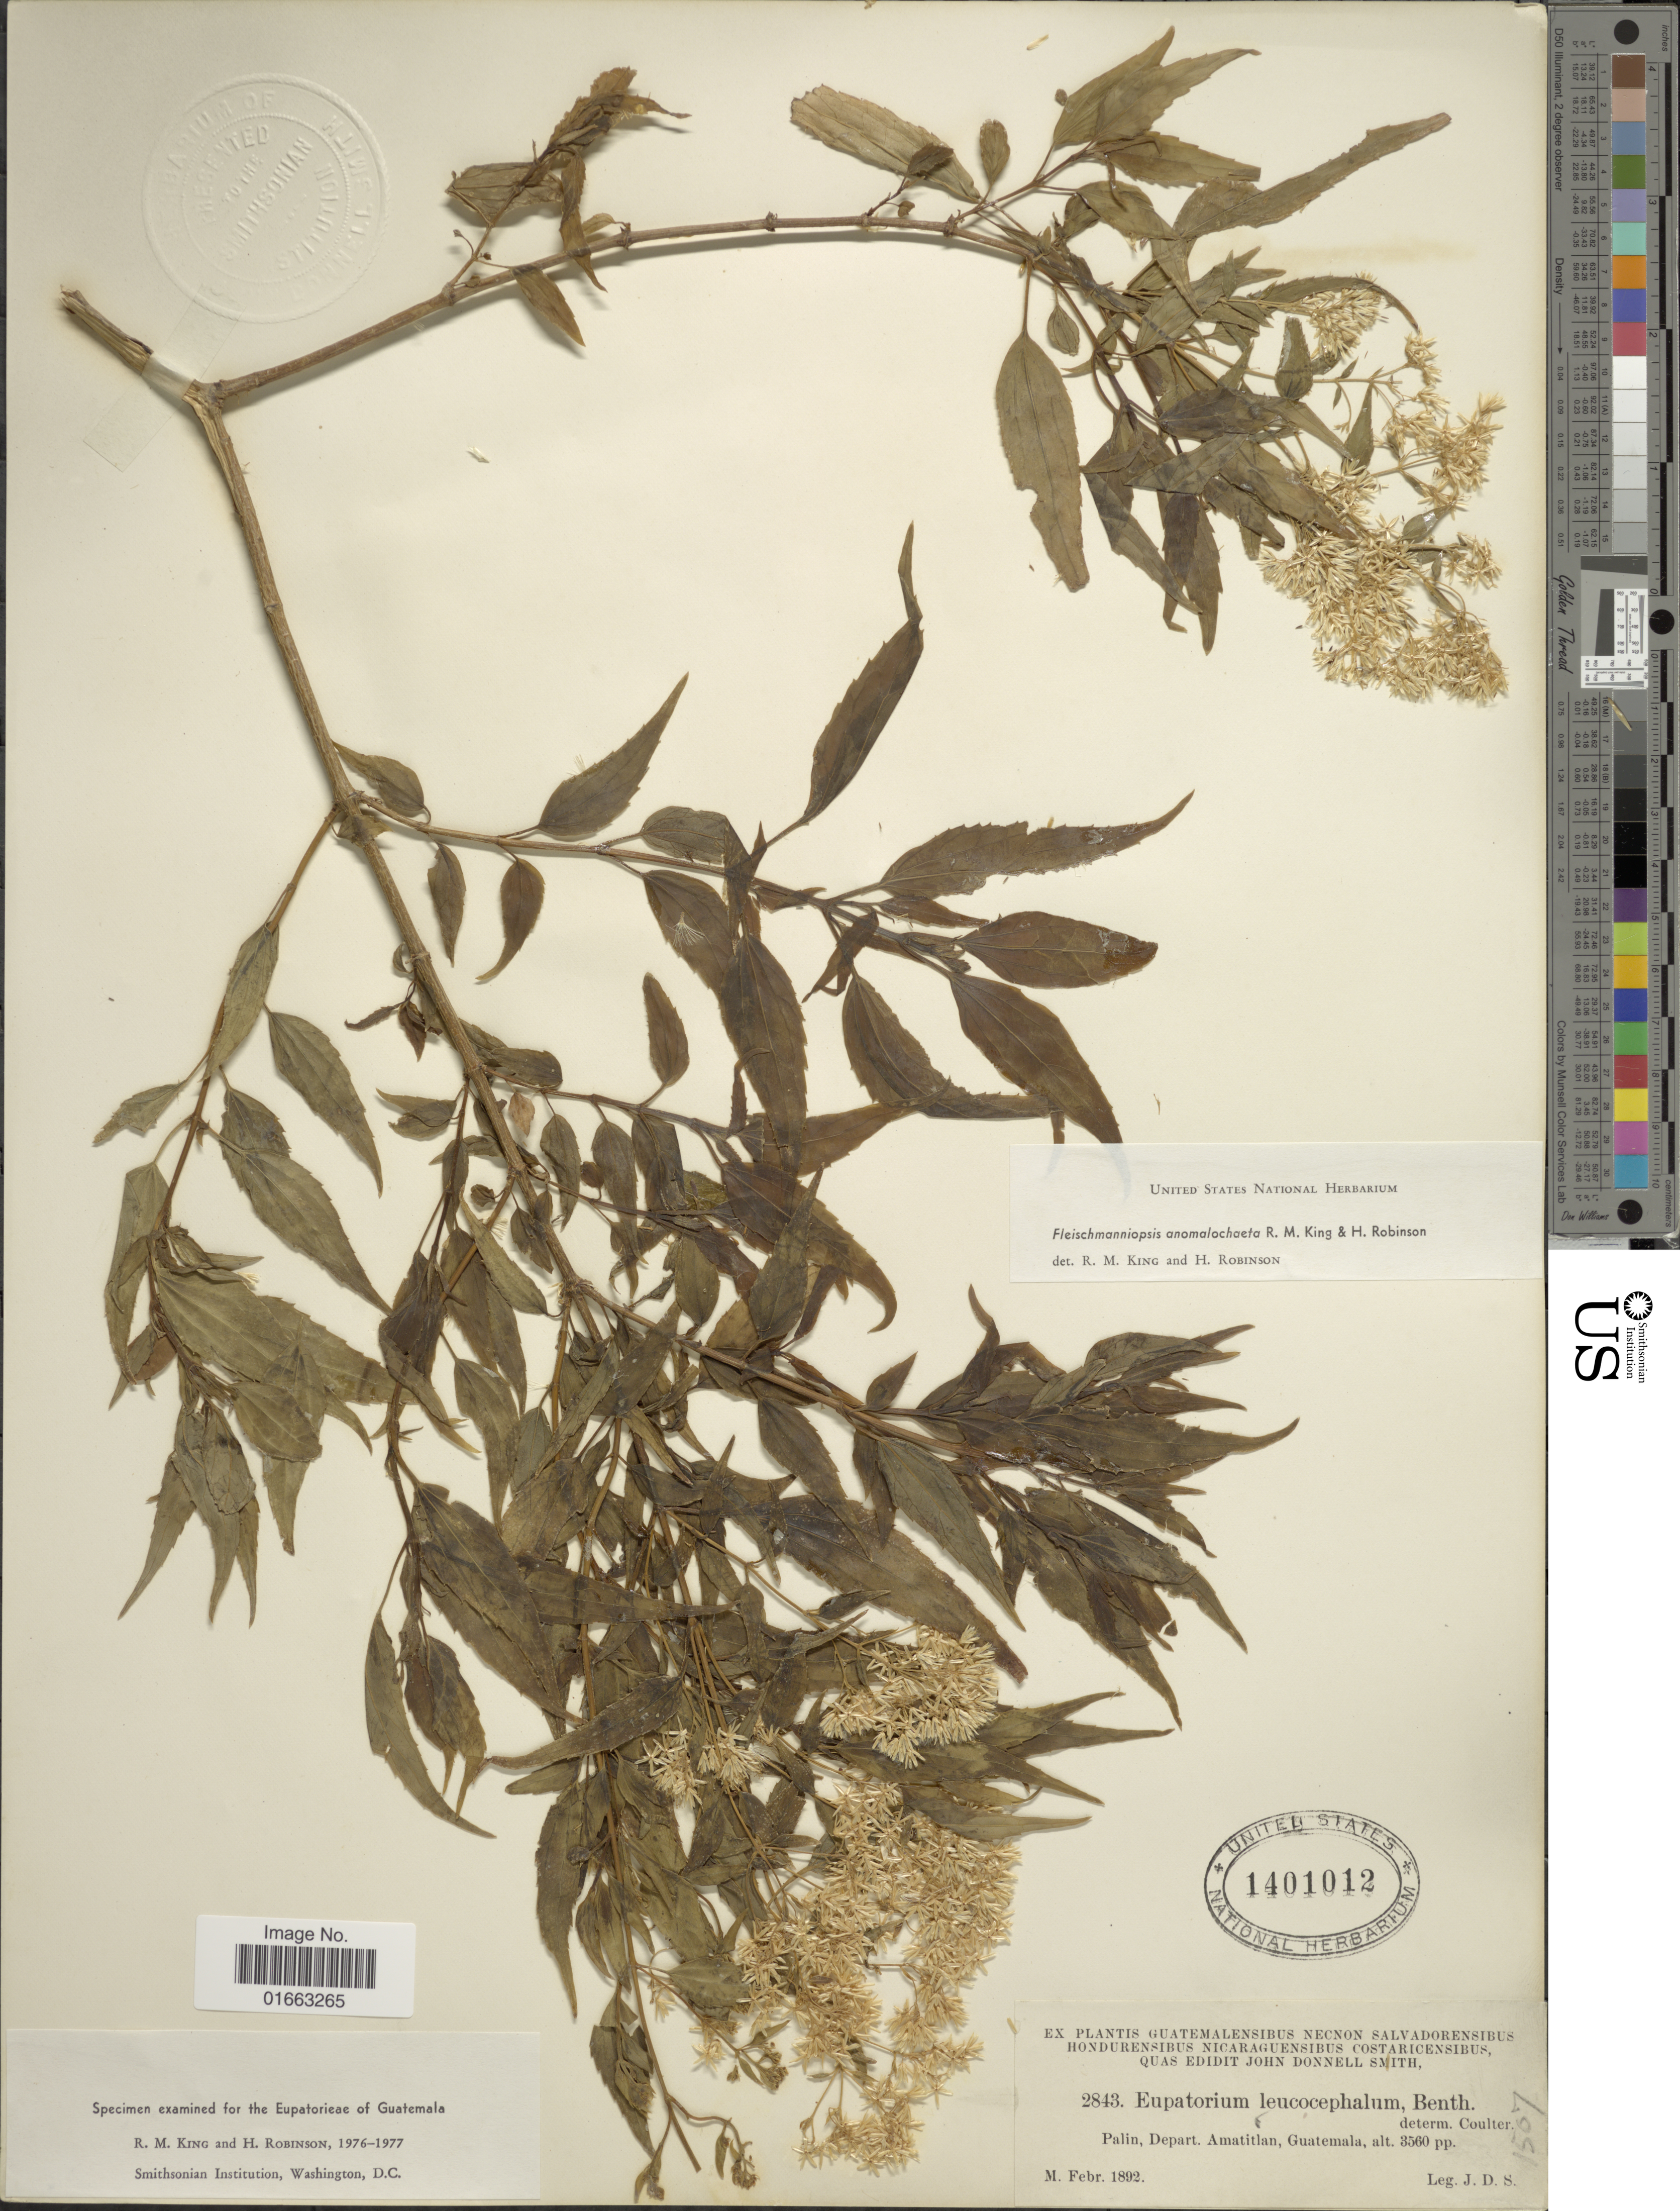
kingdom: Plantae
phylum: Tracheophyta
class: Magnoliopsida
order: Asterales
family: Asteraceae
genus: Fleischmanniopsis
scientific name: Fleischmanniopsis anomalochaeta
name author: R.M. King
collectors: J. Donnell Smith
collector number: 2843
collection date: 1892-02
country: Guatemala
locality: Palin, Depart. Amatitlan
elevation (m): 1085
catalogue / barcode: US 1401012